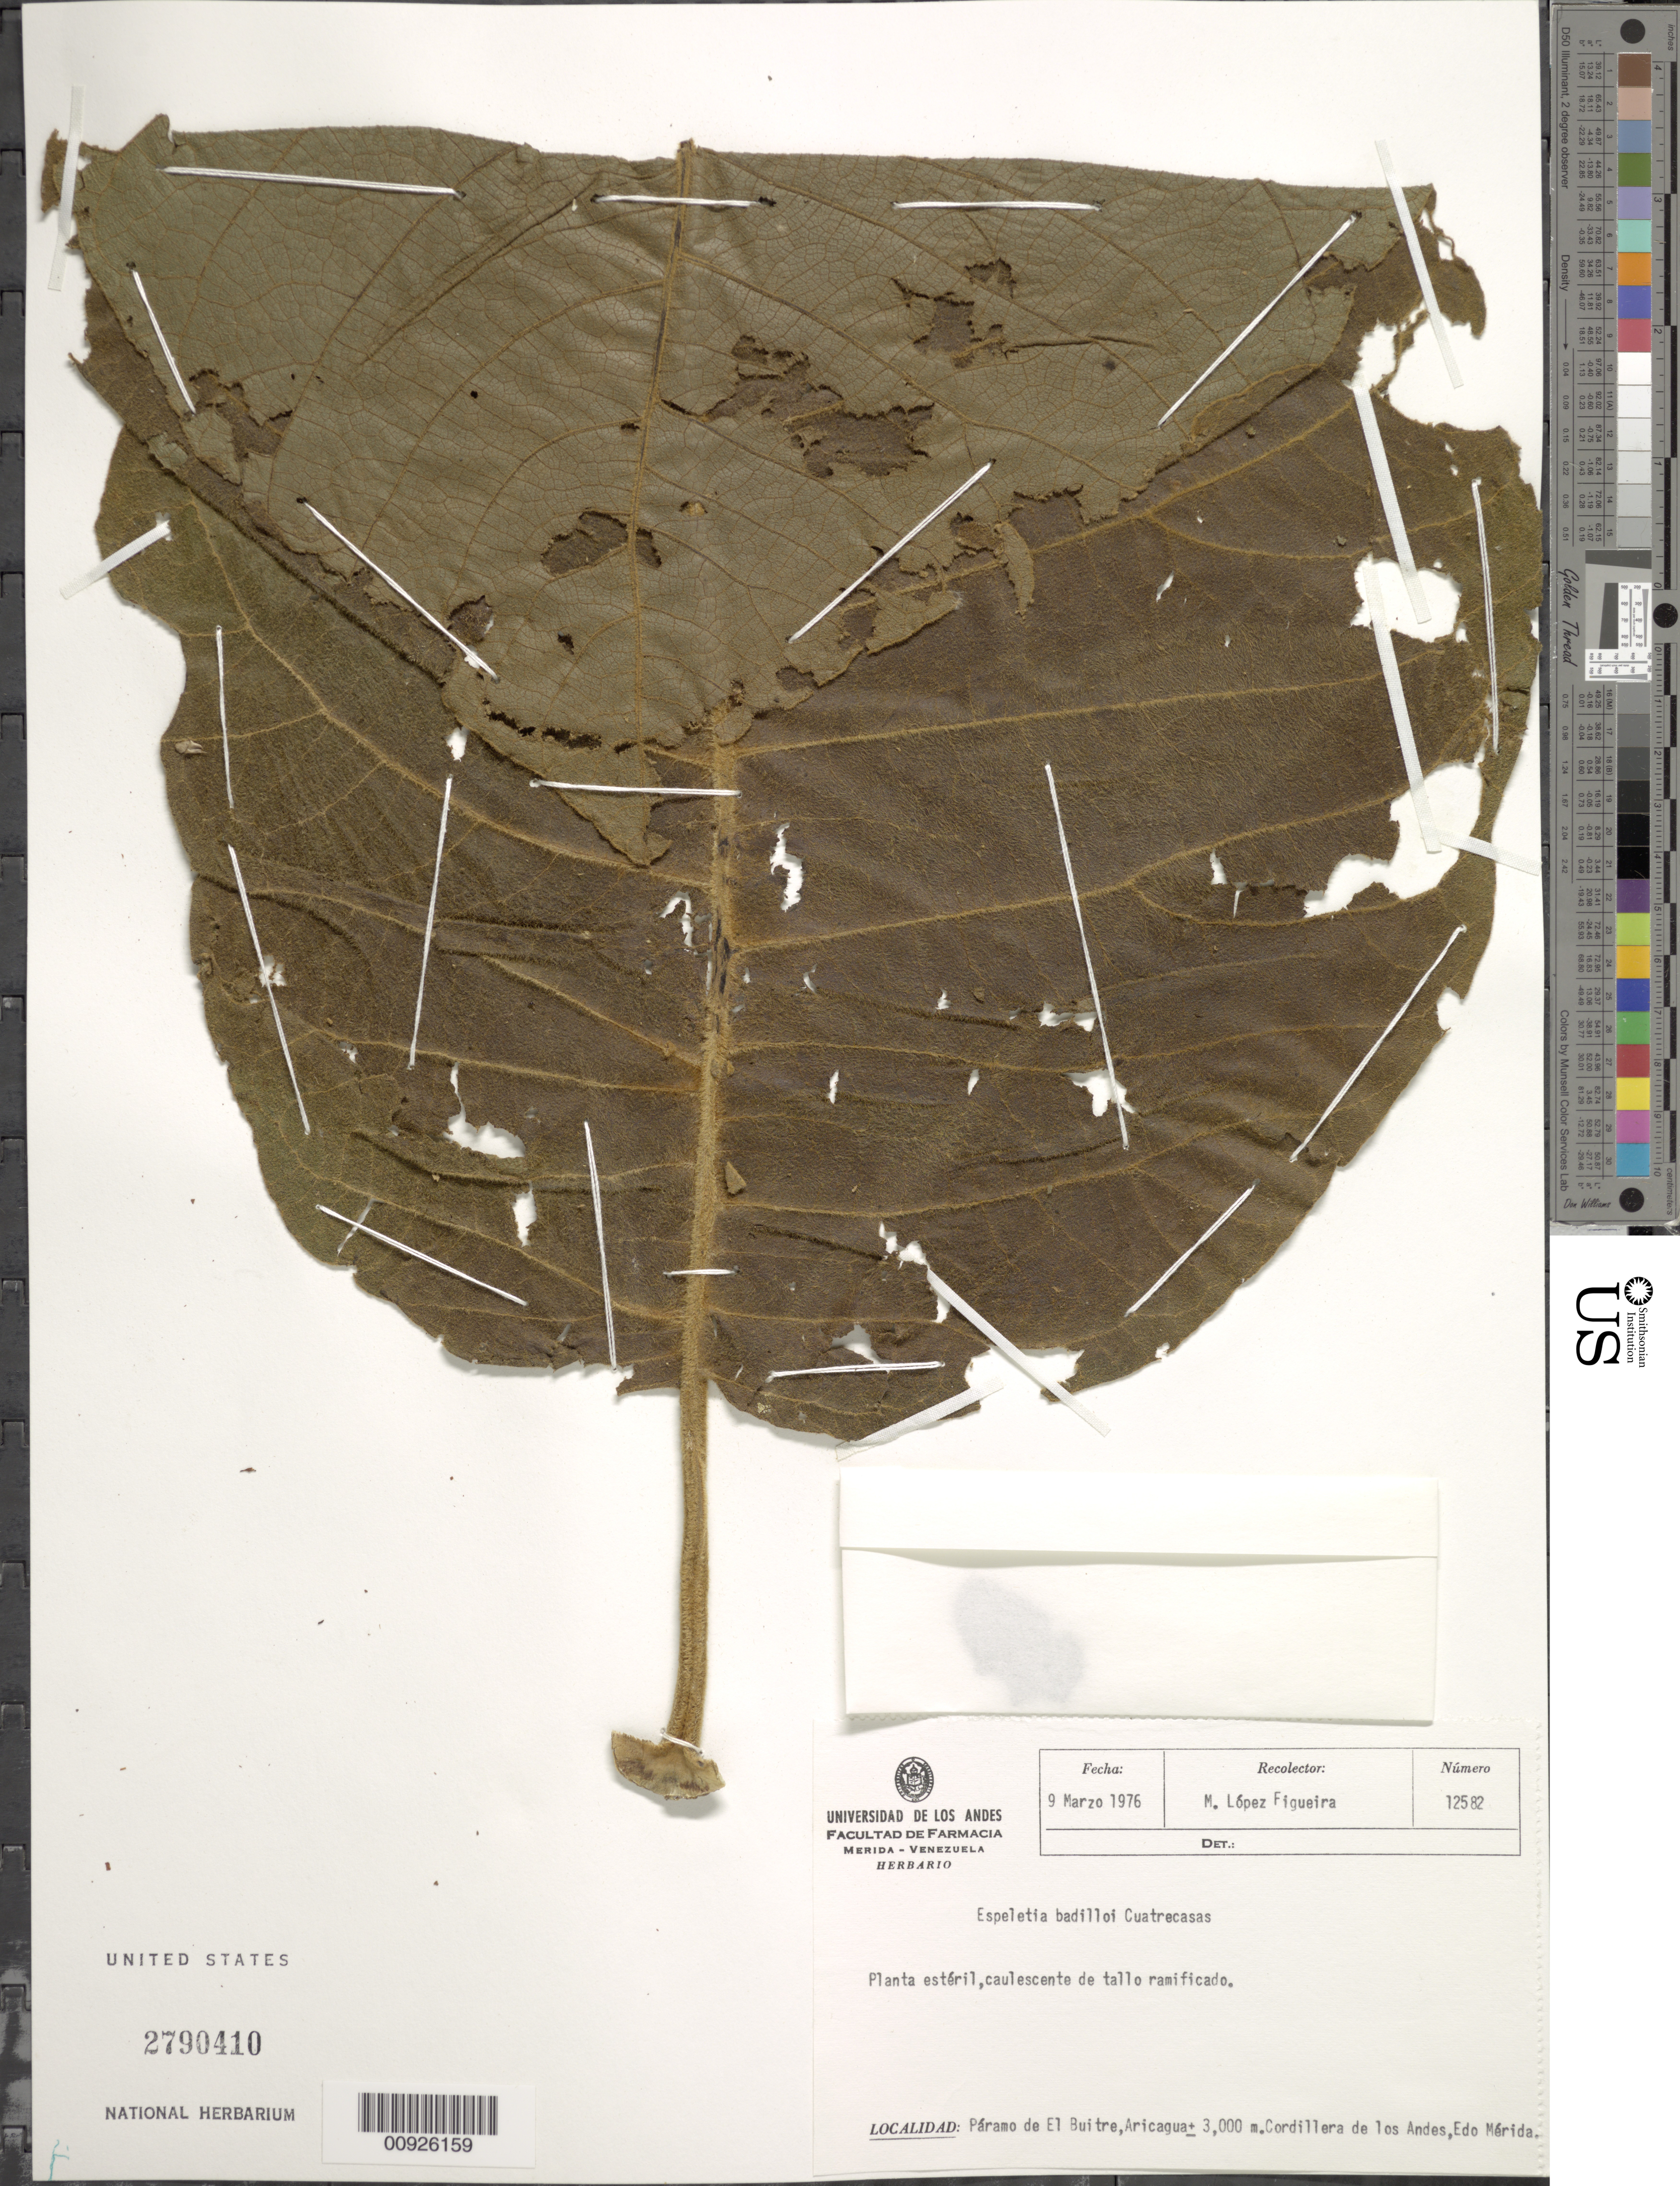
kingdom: Plantae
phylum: Tracheophyta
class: Magnoliopsida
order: Asterales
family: Asteraceae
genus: Carramboa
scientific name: Carramboa badilloi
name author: (Cuatrec.) Cuatrec.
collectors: M. López Figueiras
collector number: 12582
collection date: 1976-03-09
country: Venezuela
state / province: Mérida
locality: Paramo de El Buitre, Aricaguat, Cordillera de los Andes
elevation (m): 3000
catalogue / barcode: US 2790410